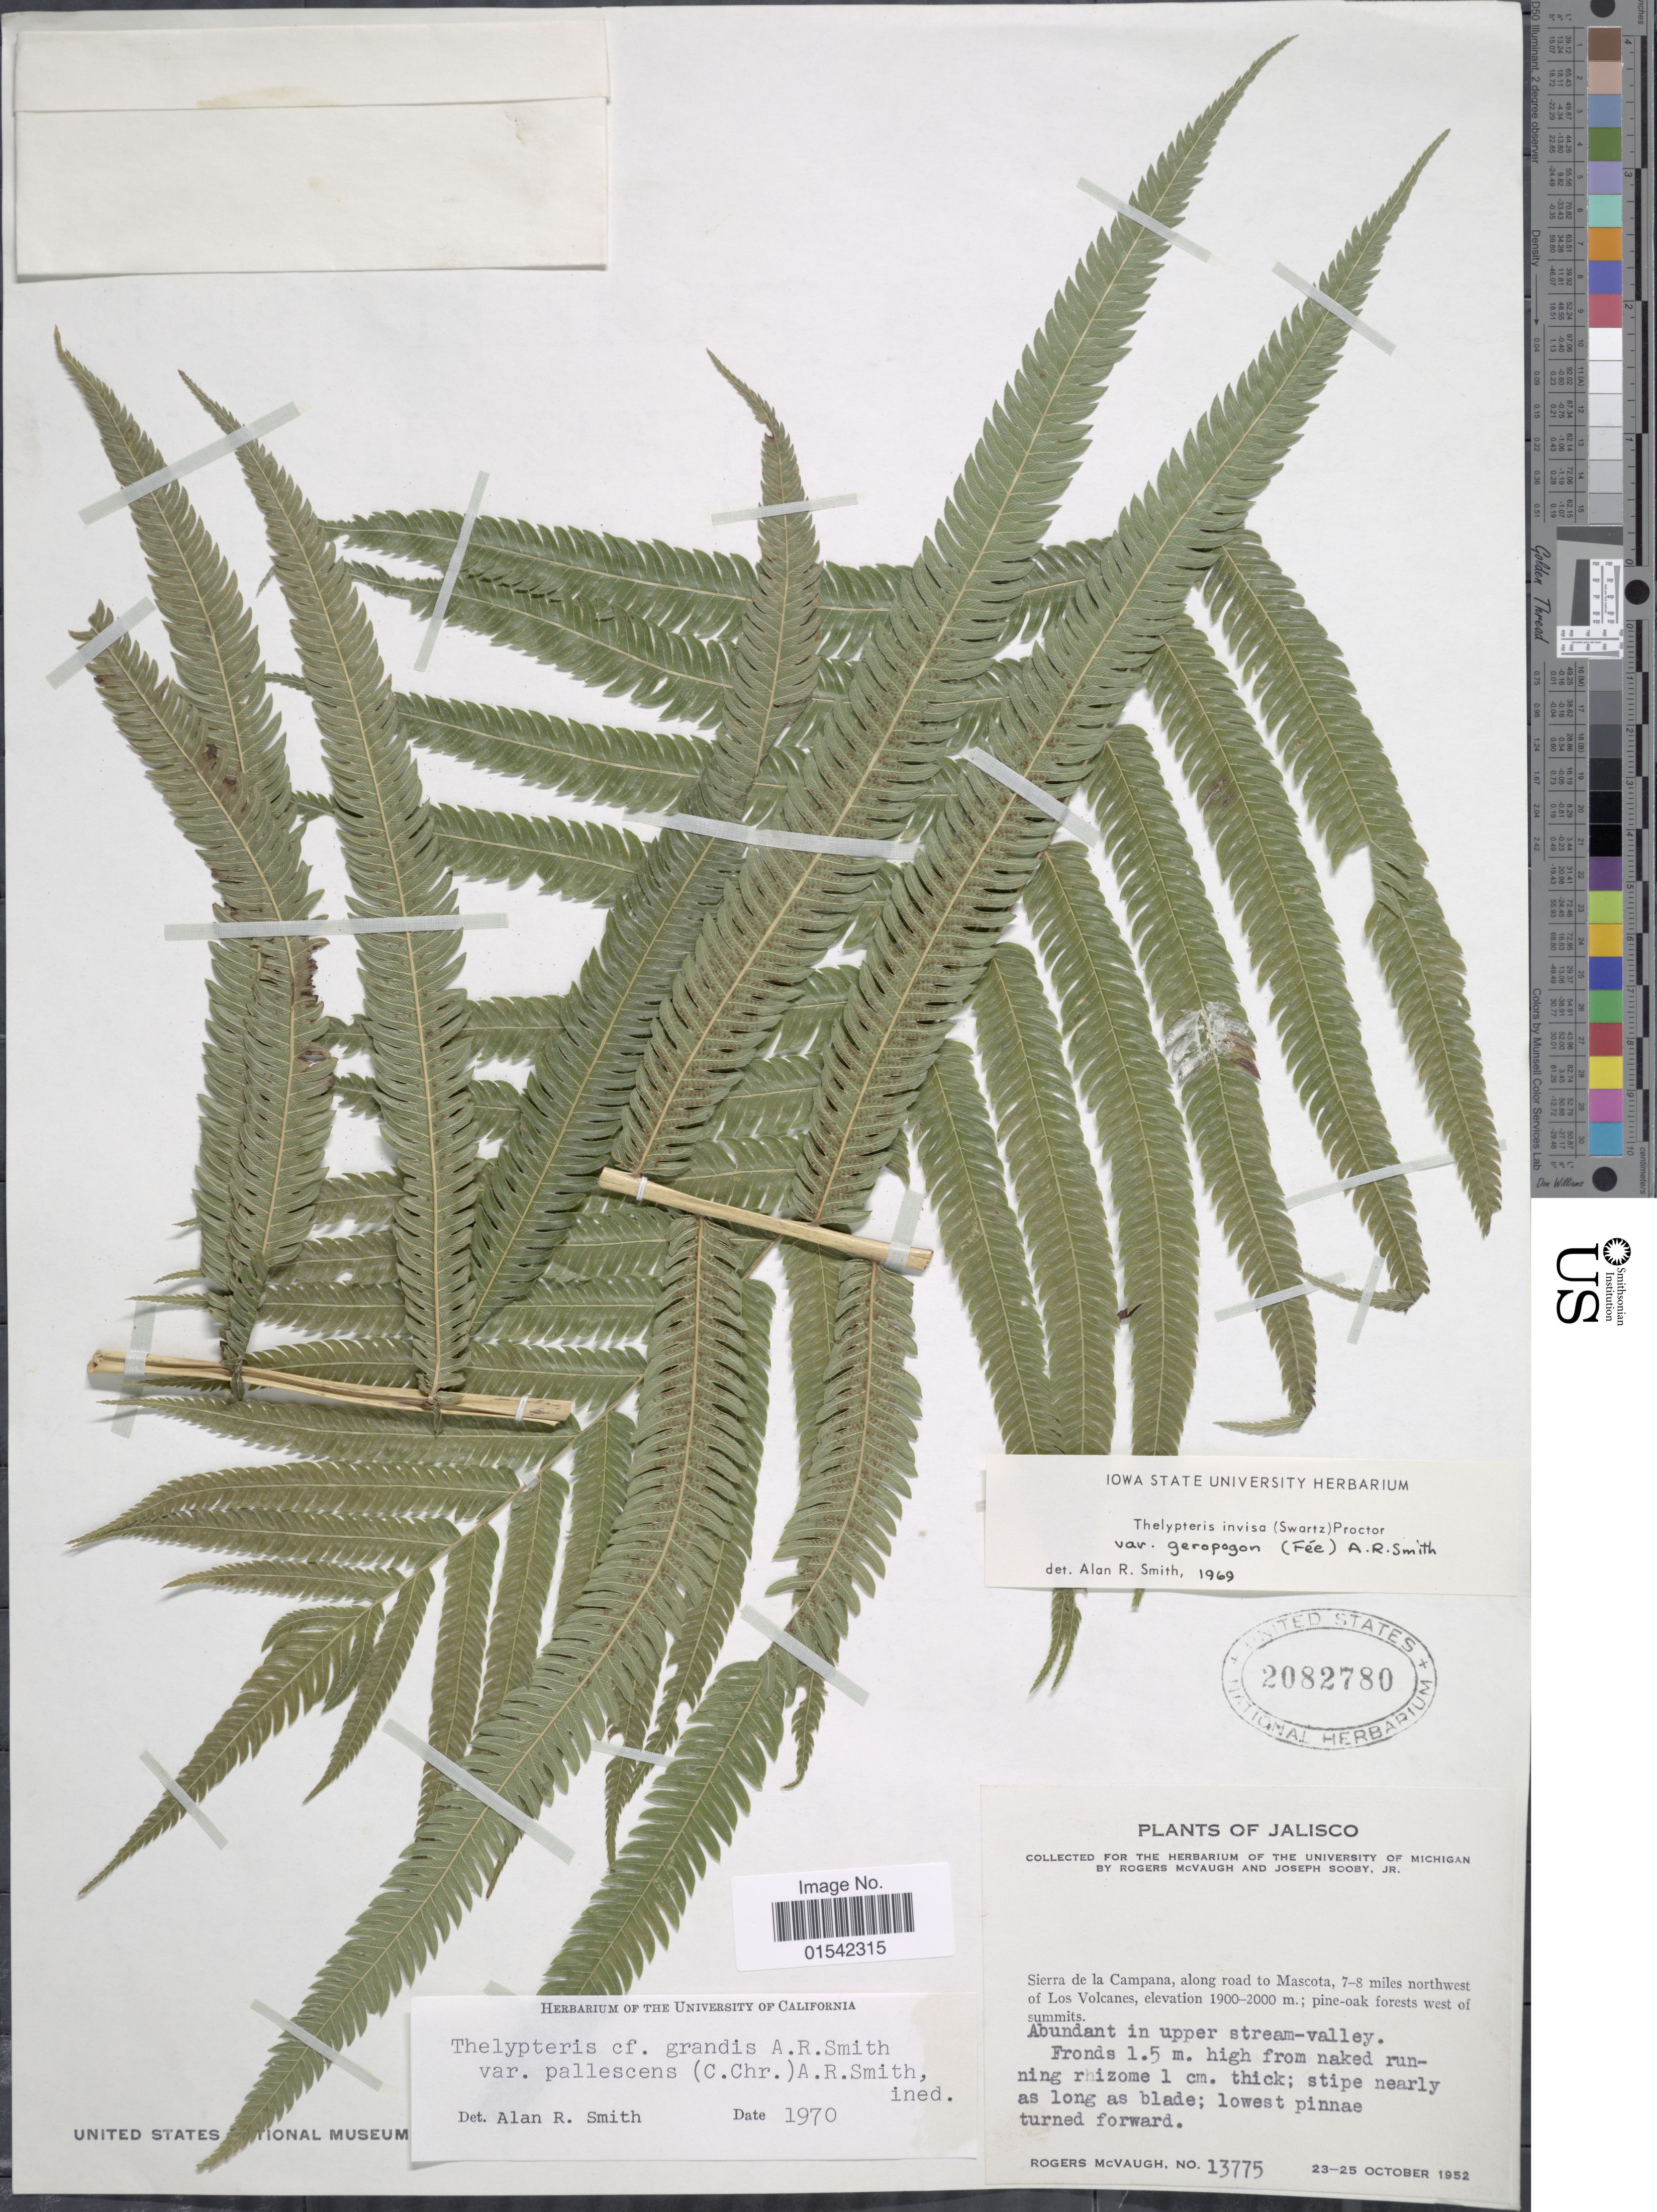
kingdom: Plantae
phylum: Tracheophyta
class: Polypodiopsida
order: Polypodiales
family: Thelypteridaceae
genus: Cyclosorus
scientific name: Cyclosorus grandis (A.R. Sm.) comb. nov., ined 2015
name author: (A.R. Sm.)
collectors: R. McVaugh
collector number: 13775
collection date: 1952-10-23/1952-10-25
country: Mexico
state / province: Jalisco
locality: Sierra de la Campana, along road to Mascota, 7-8 miles northwest of Los Volcanes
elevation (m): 1900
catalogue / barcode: US 2082780